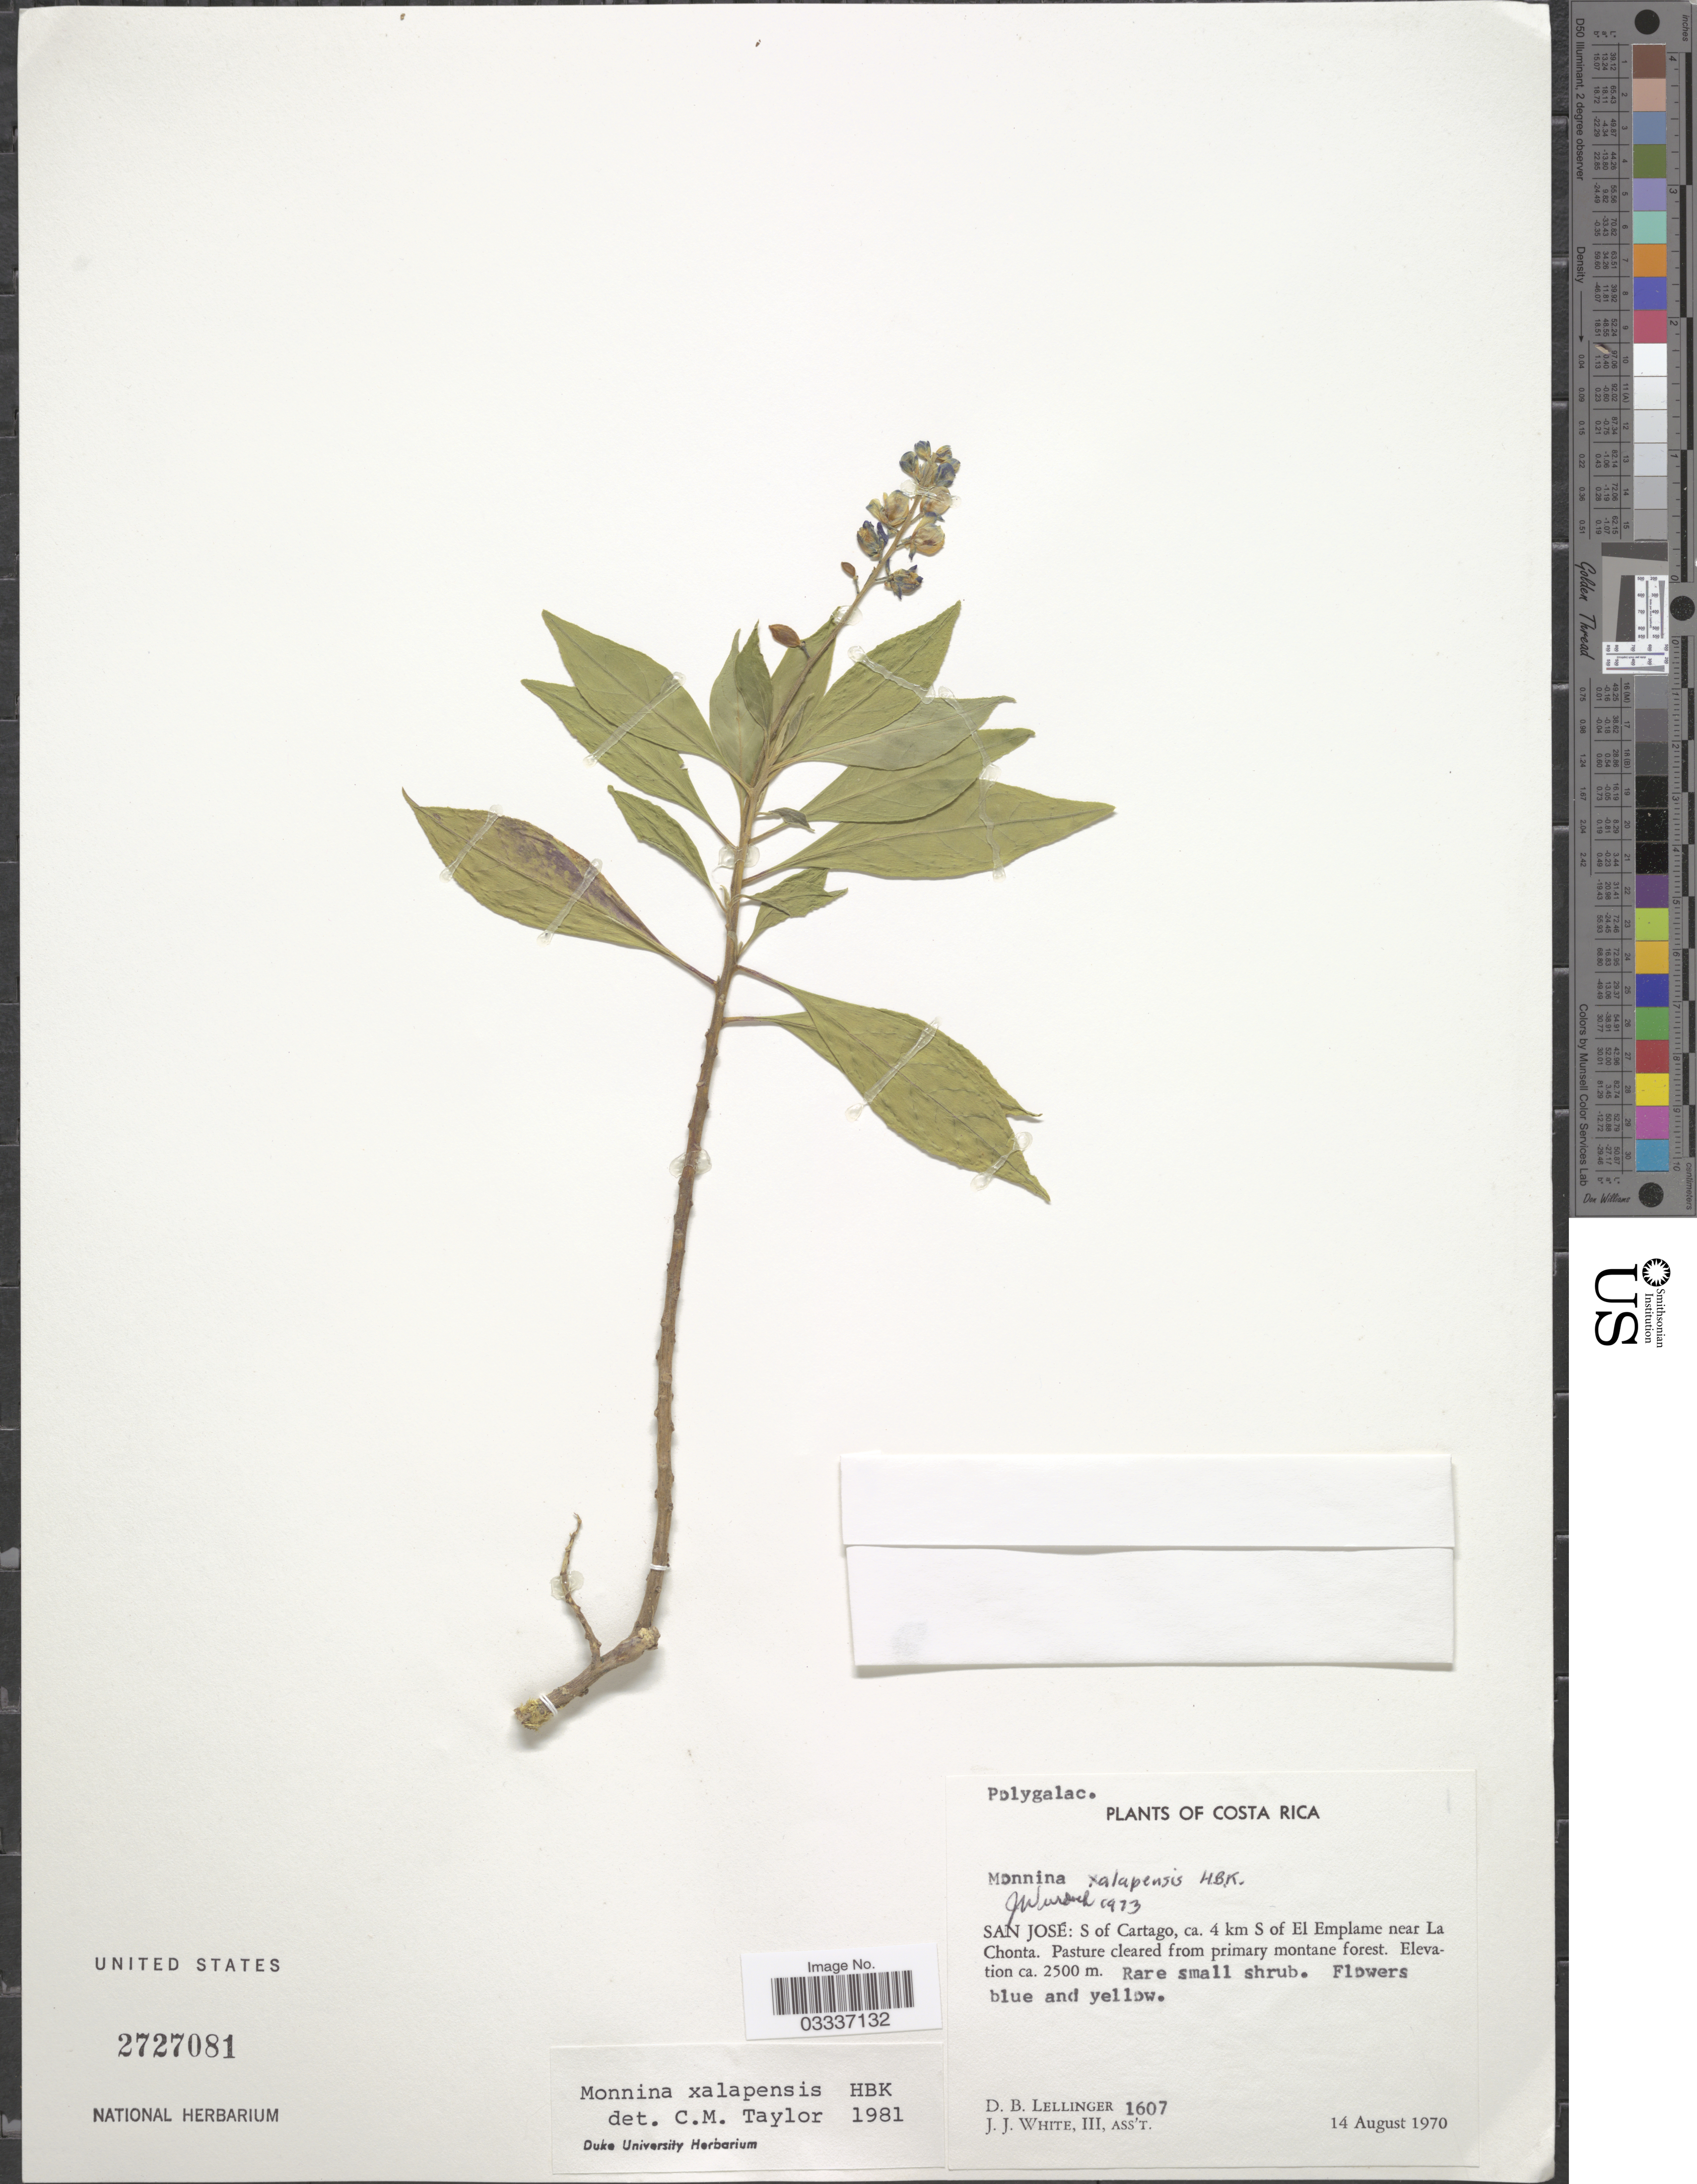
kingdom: Plantae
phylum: Tracheophyta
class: Magnoliopsida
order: Fabales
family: Polygalaceae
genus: Monnina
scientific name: Monnina xalapensis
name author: Kunth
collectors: D. B. Lellinger & J. J. White III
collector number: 1607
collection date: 1970-08-14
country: Costa Rica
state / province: San José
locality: S of Cartago, ca. 4 km S of El Emplame near La Chonta.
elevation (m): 2500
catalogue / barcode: US 2727081